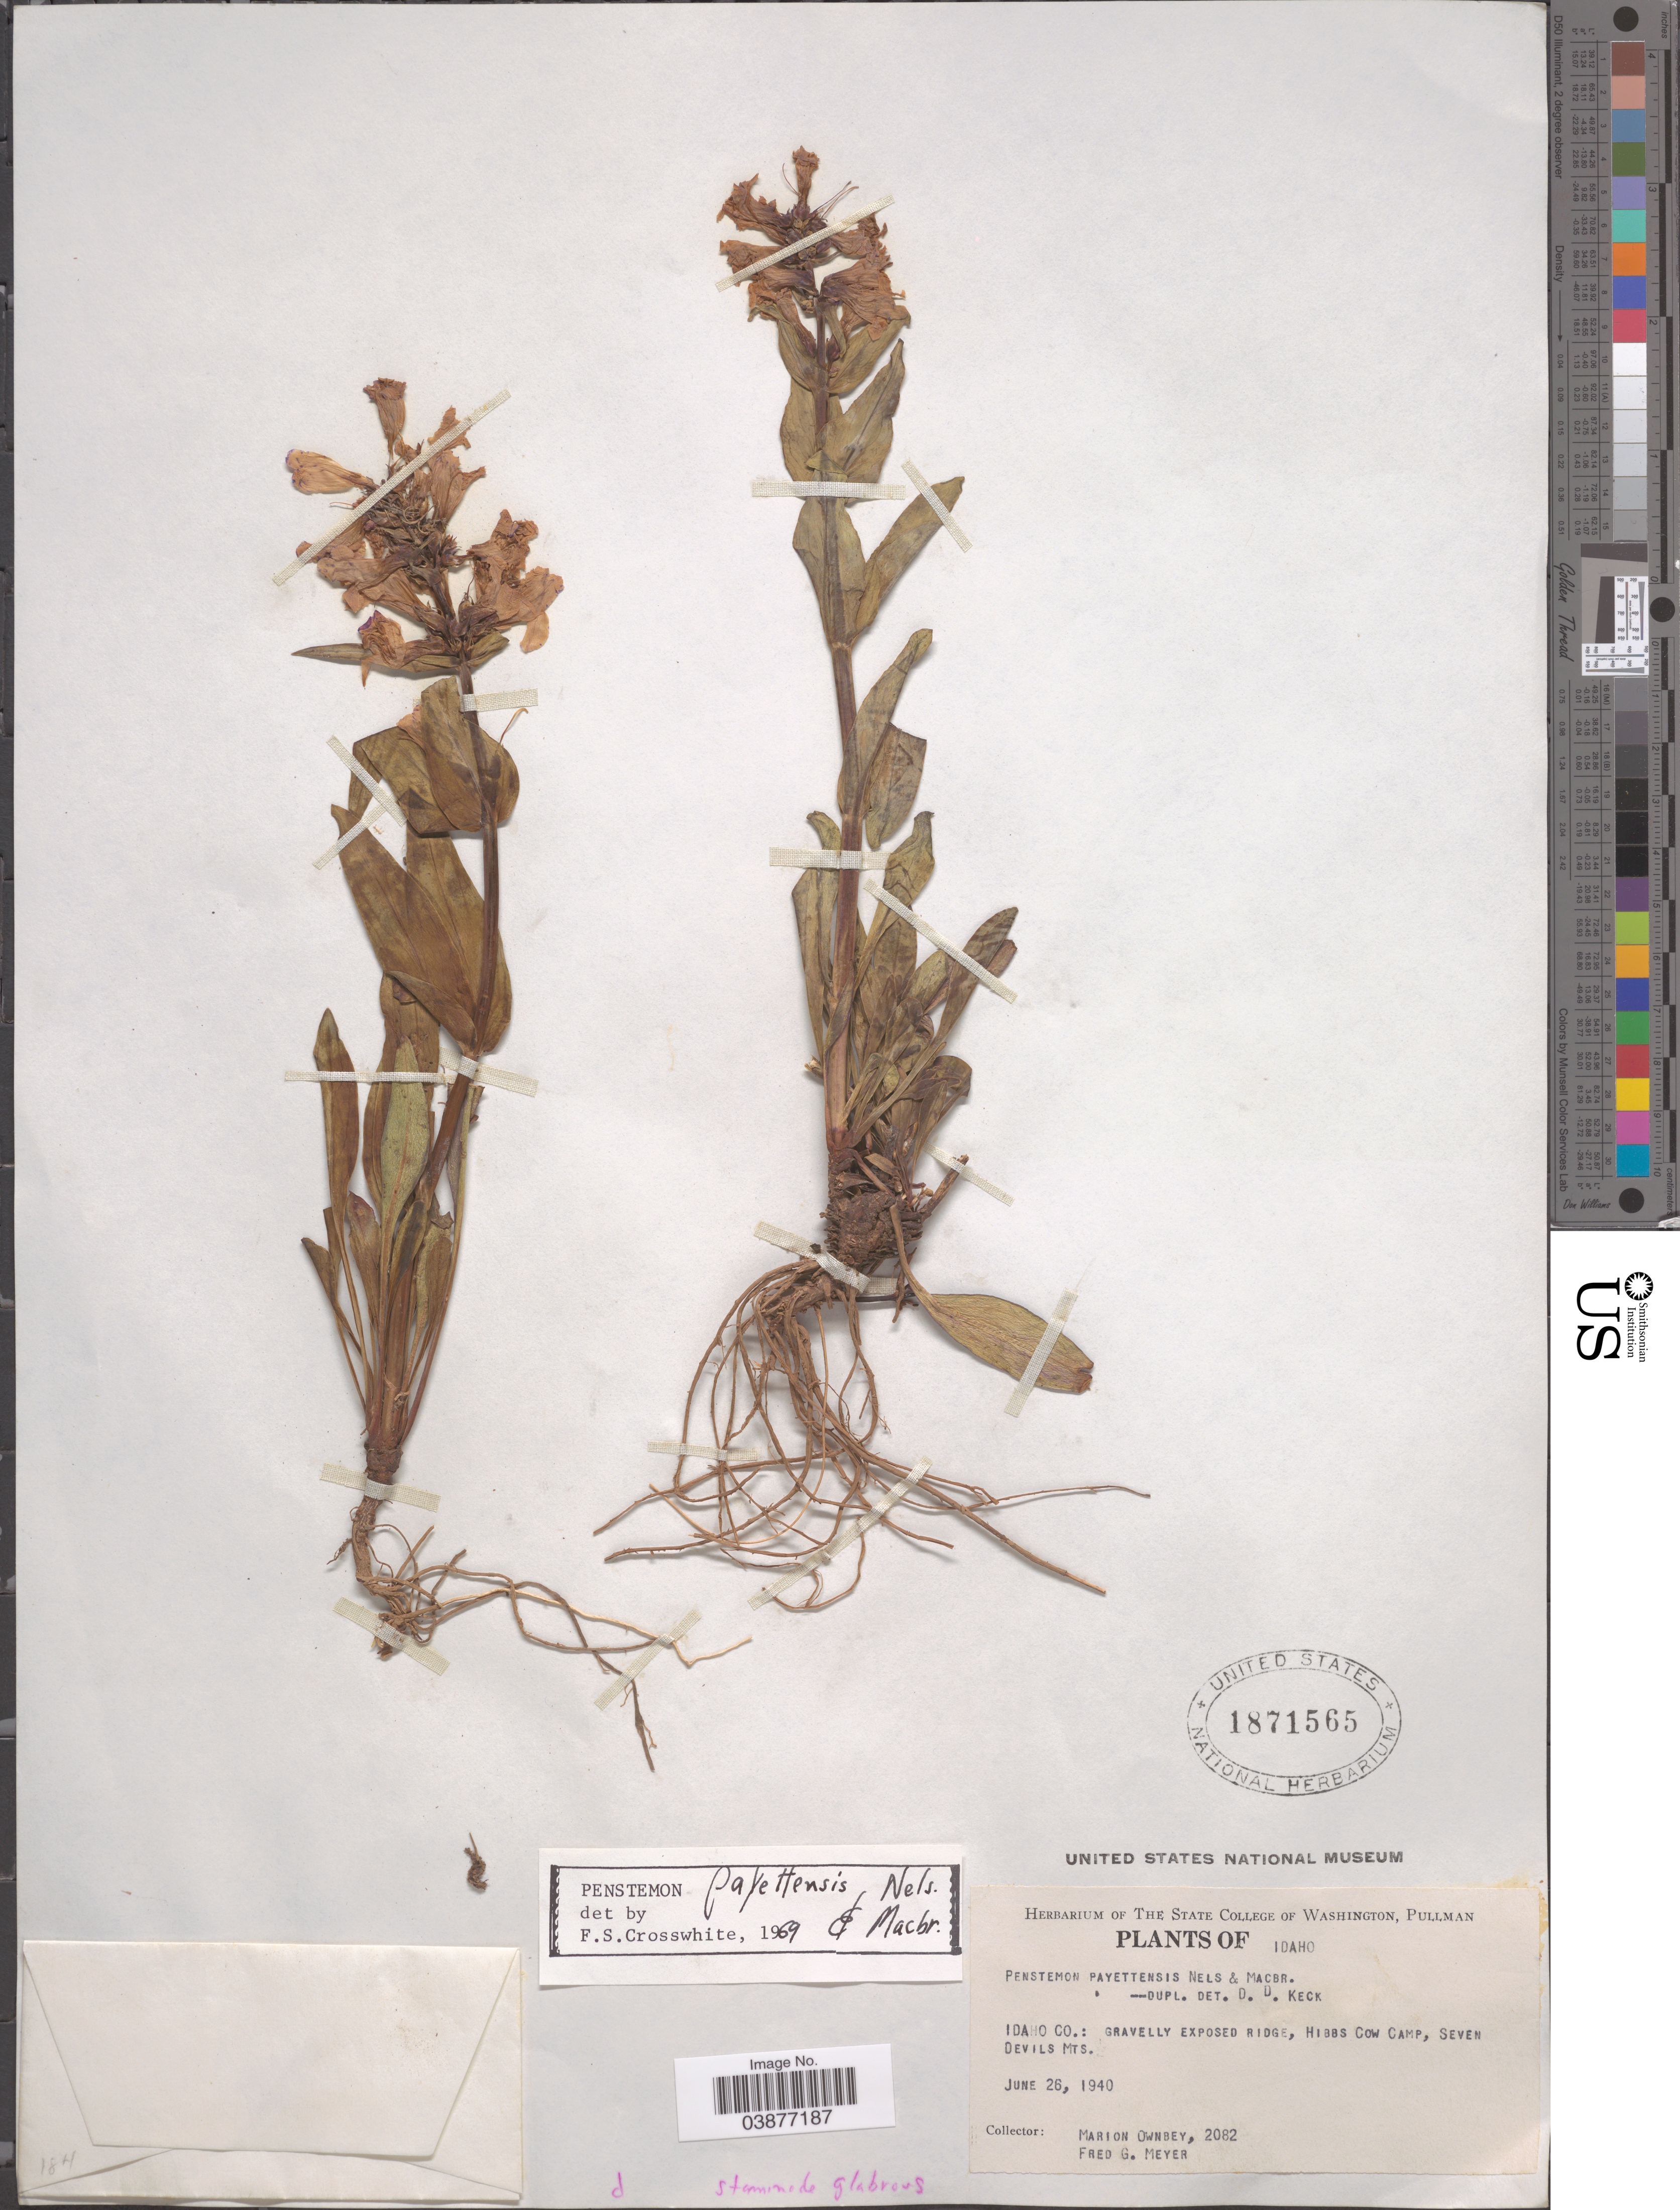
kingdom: Plantae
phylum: Tracheophyta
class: Magnoliopsida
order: Lamiales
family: Plantaginaceae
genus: Penstemon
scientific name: Penstemon payettensis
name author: J.F. Macbr. & A. Nelson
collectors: M. Ownbey & F. G. Meyer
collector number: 2082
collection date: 1940-06-26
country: United States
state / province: Idaho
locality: Idaho Co.: Gravelly exposed ridge, Hibbs Cow Camp, Seven Devil Mts.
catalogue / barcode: US 1871565